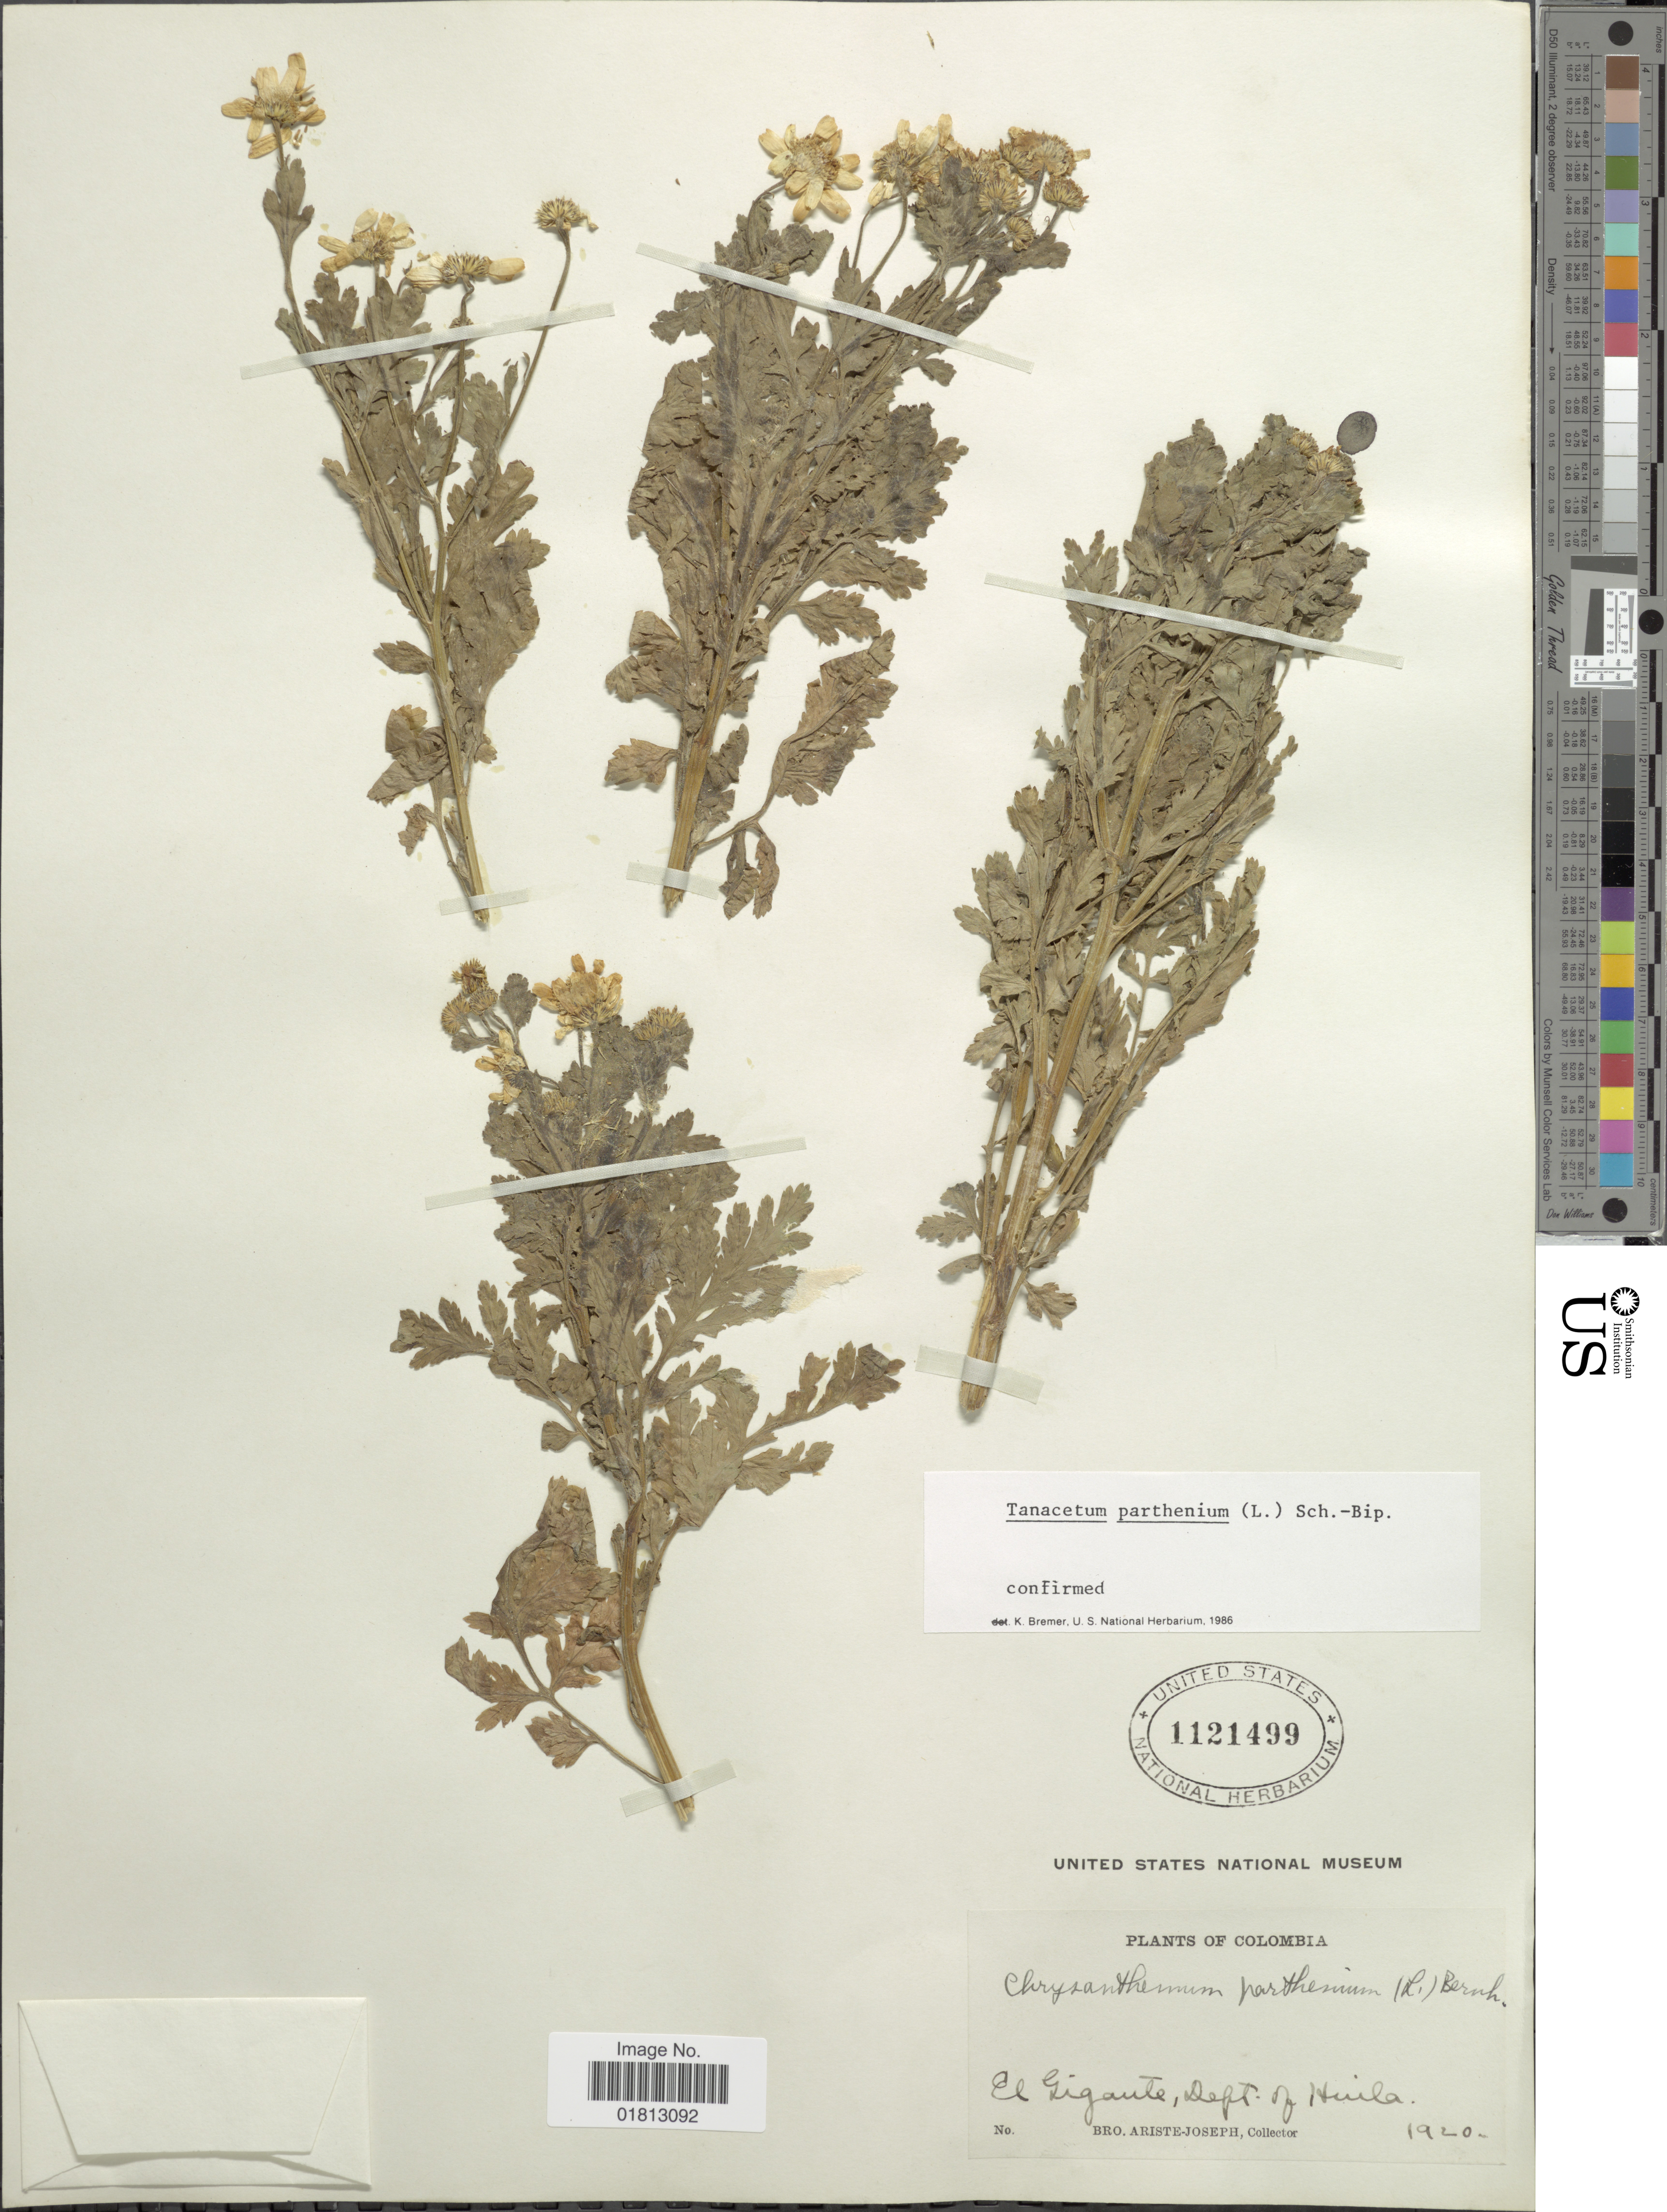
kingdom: Plantae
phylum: Tracheophyta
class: Magnoliopsida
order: Asterales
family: Asteraceae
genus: Tanacetum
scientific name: Tanacetum parthenium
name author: (L.) Sch. Bip.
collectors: Bro. Ariste-Joseph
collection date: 1920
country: Colombia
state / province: Huila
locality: El Gigante, Dept. of Huila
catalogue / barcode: US 1121499